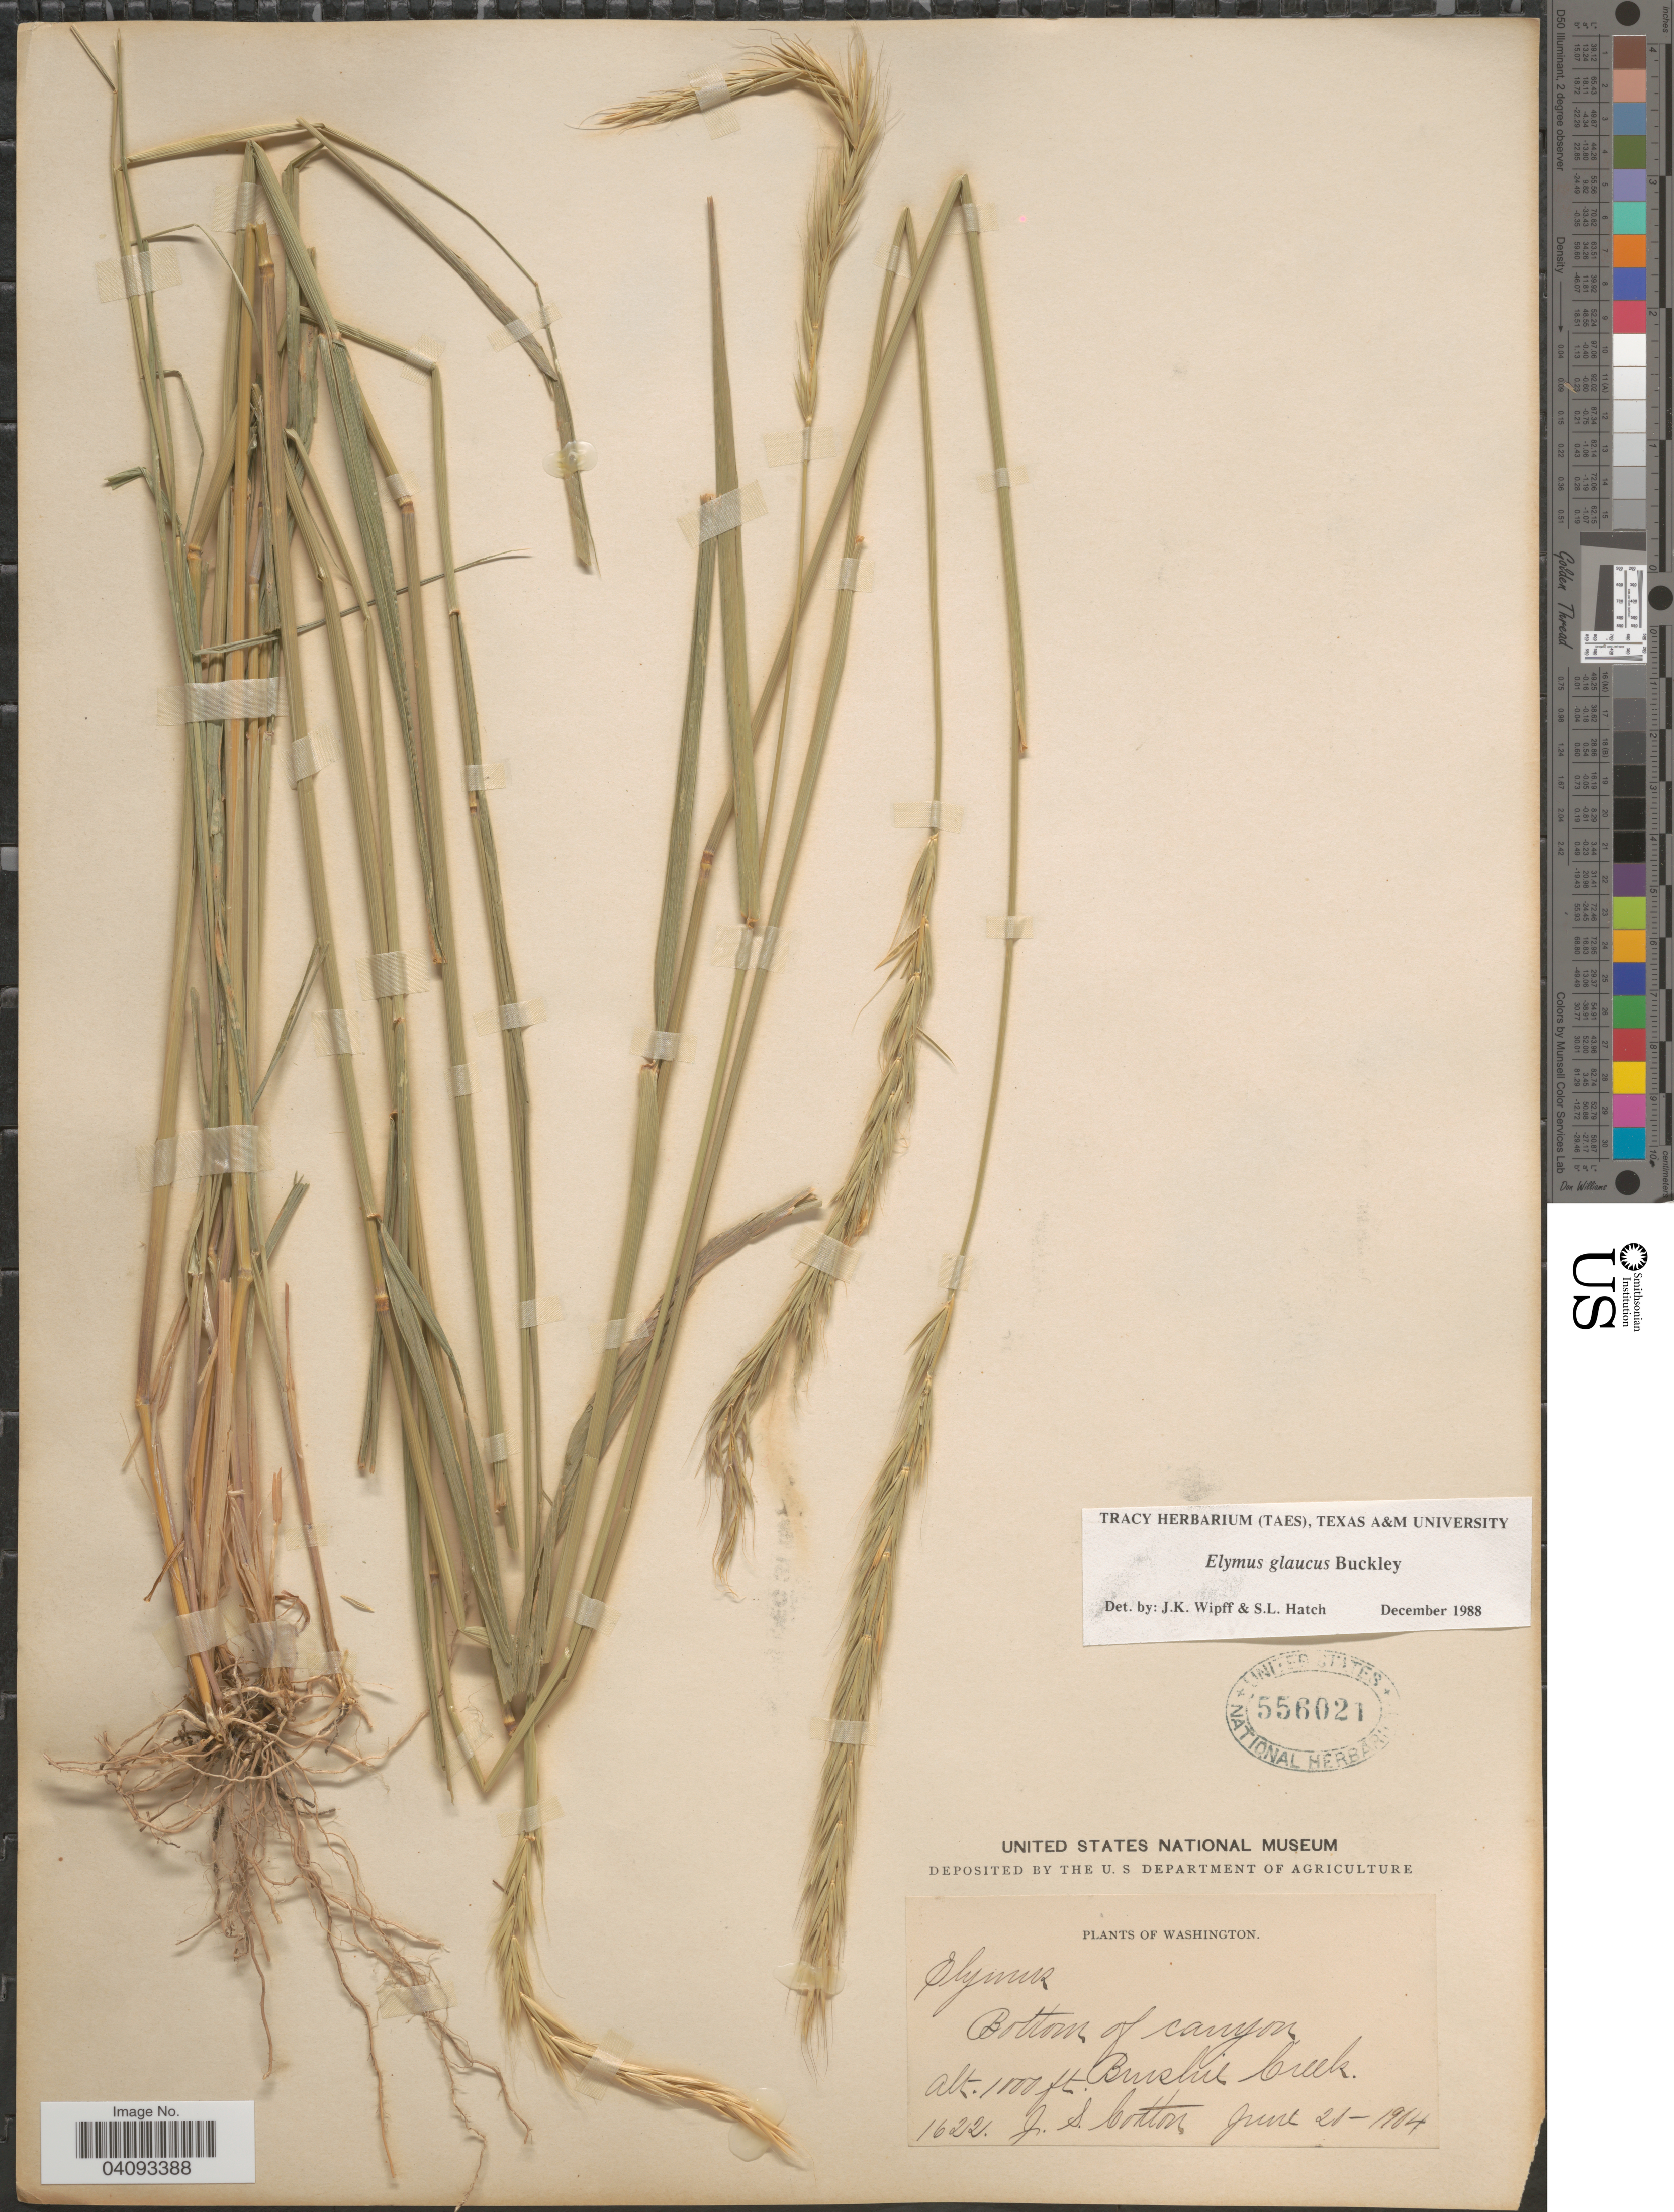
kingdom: Plantae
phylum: Tracheophyta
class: Liliopsida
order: Poales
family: Poaceae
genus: Elymus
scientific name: Elymus glaucus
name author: Buckley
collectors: J. S. Cotton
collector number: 1622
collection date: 1904-06-21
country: United States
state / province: Washington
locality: Bottom of canyon. Bushkill Creek.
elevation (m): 305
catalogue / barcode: US 556021